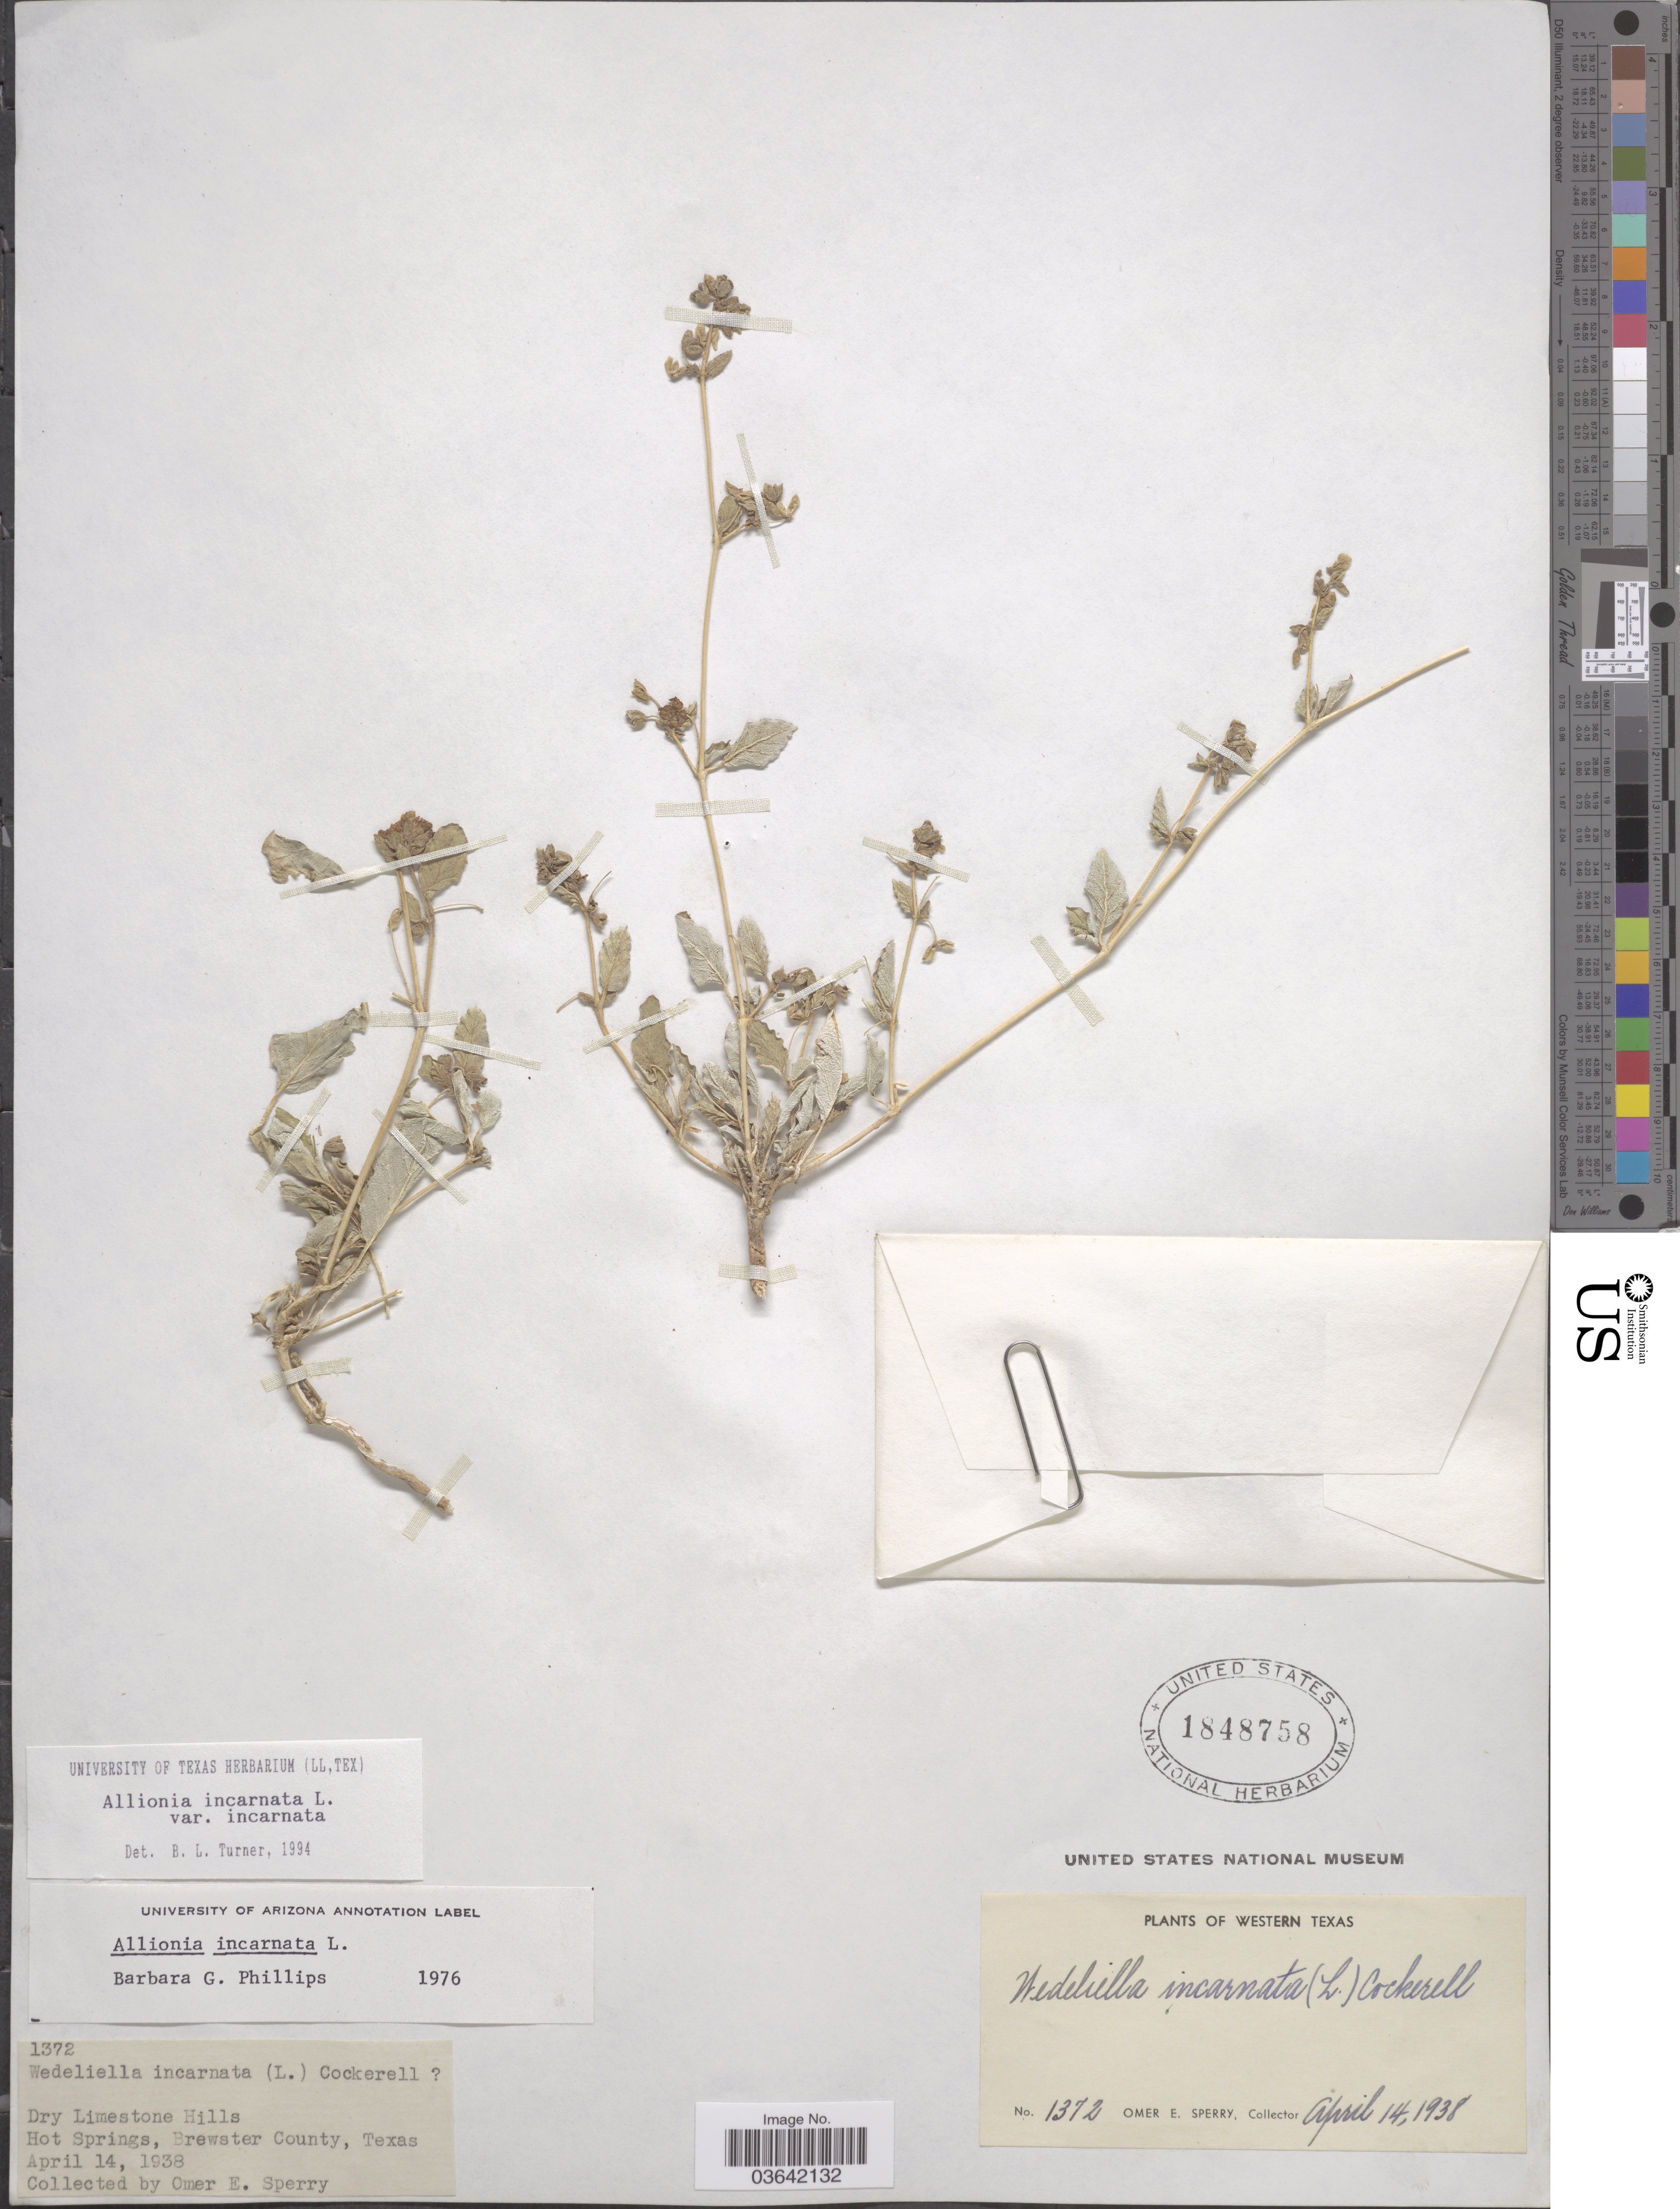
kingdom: Plantae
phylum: Tracheophyta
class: Magnoliopsida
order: Caryophyllales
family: Nyctaginaceae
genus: Allionia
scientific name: Allionia incarnata var. incarnata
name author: L.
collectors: O. E. Sperry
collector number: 1372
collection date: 1938-04-14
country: United States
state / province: Texas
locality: Dry Limestone Hills. Hot Springs, Brewster County. Western Texas.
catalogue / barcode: US 1848758